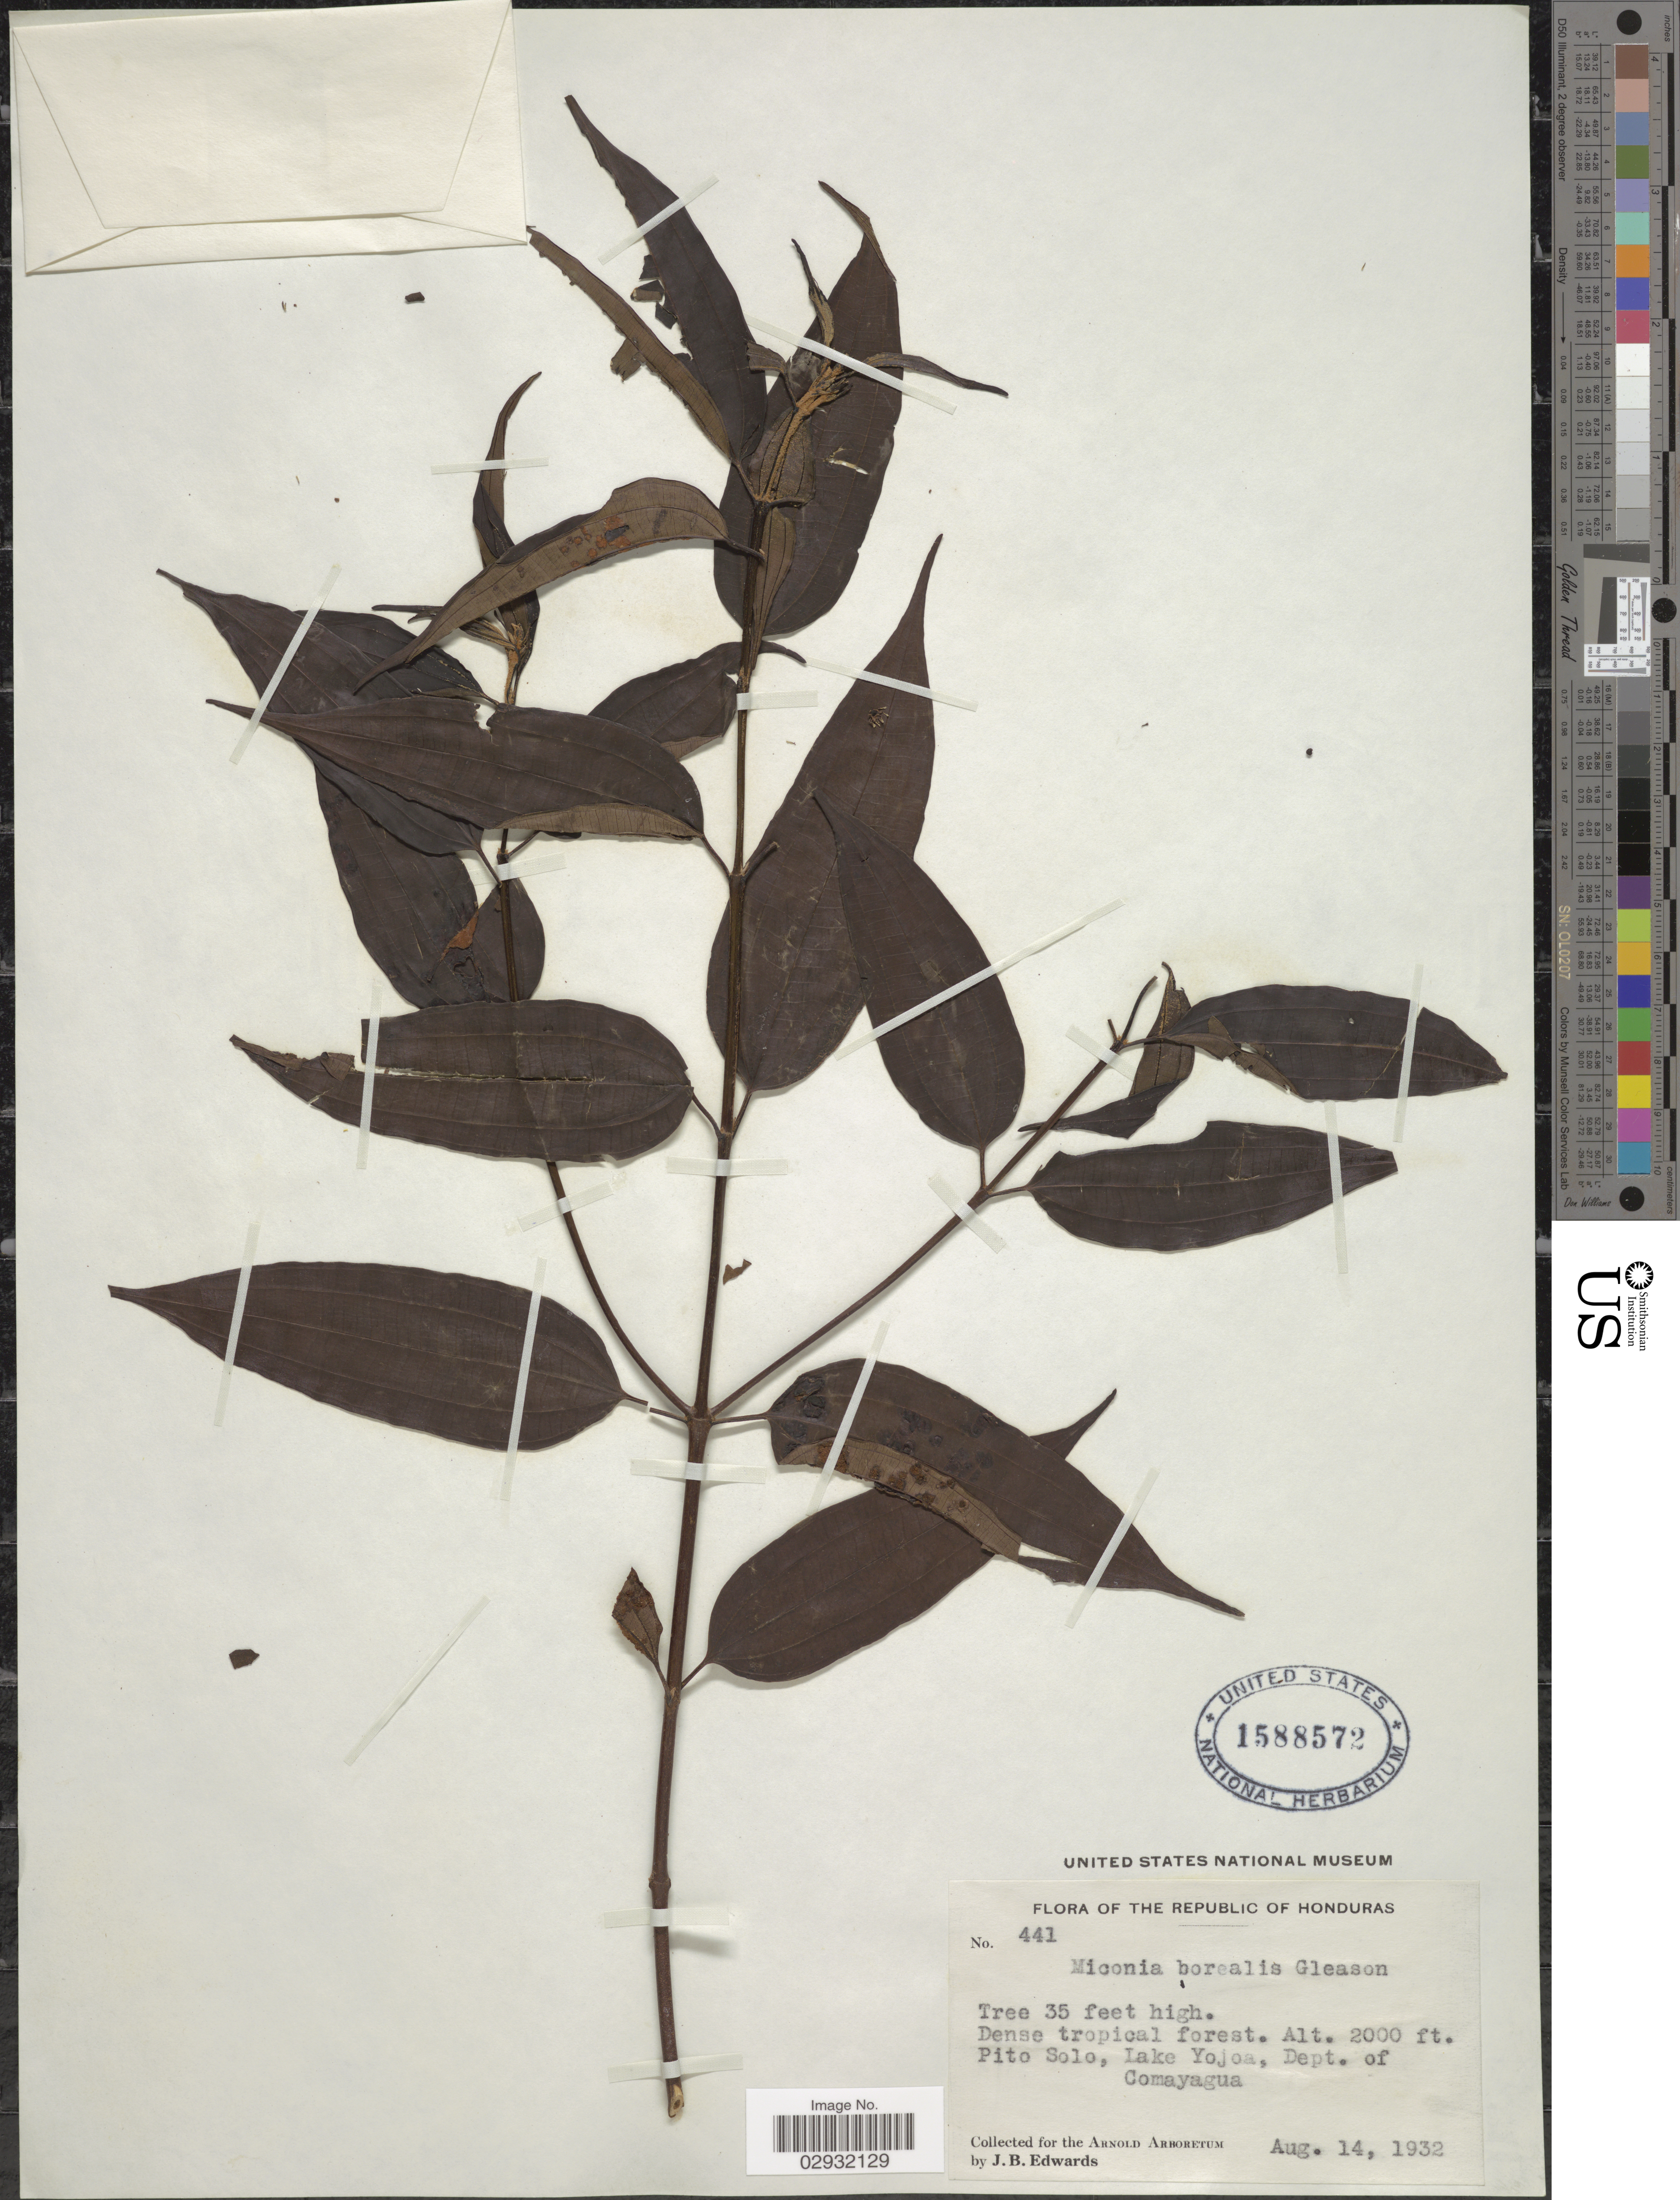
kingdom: Plantae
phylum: Tracheophyta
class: Magnoliopsida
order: Myrtales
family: Melastomataceae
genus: Miconia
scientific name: Miconia borealis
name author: Gleason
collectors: J. B. Edwards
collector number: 441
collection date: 1932-08-14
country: Honduras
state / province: Comayagua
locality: Pito Solo, Lake Yojoa, Dept. of Comayagua.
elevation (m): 610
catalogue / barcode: US 1588572